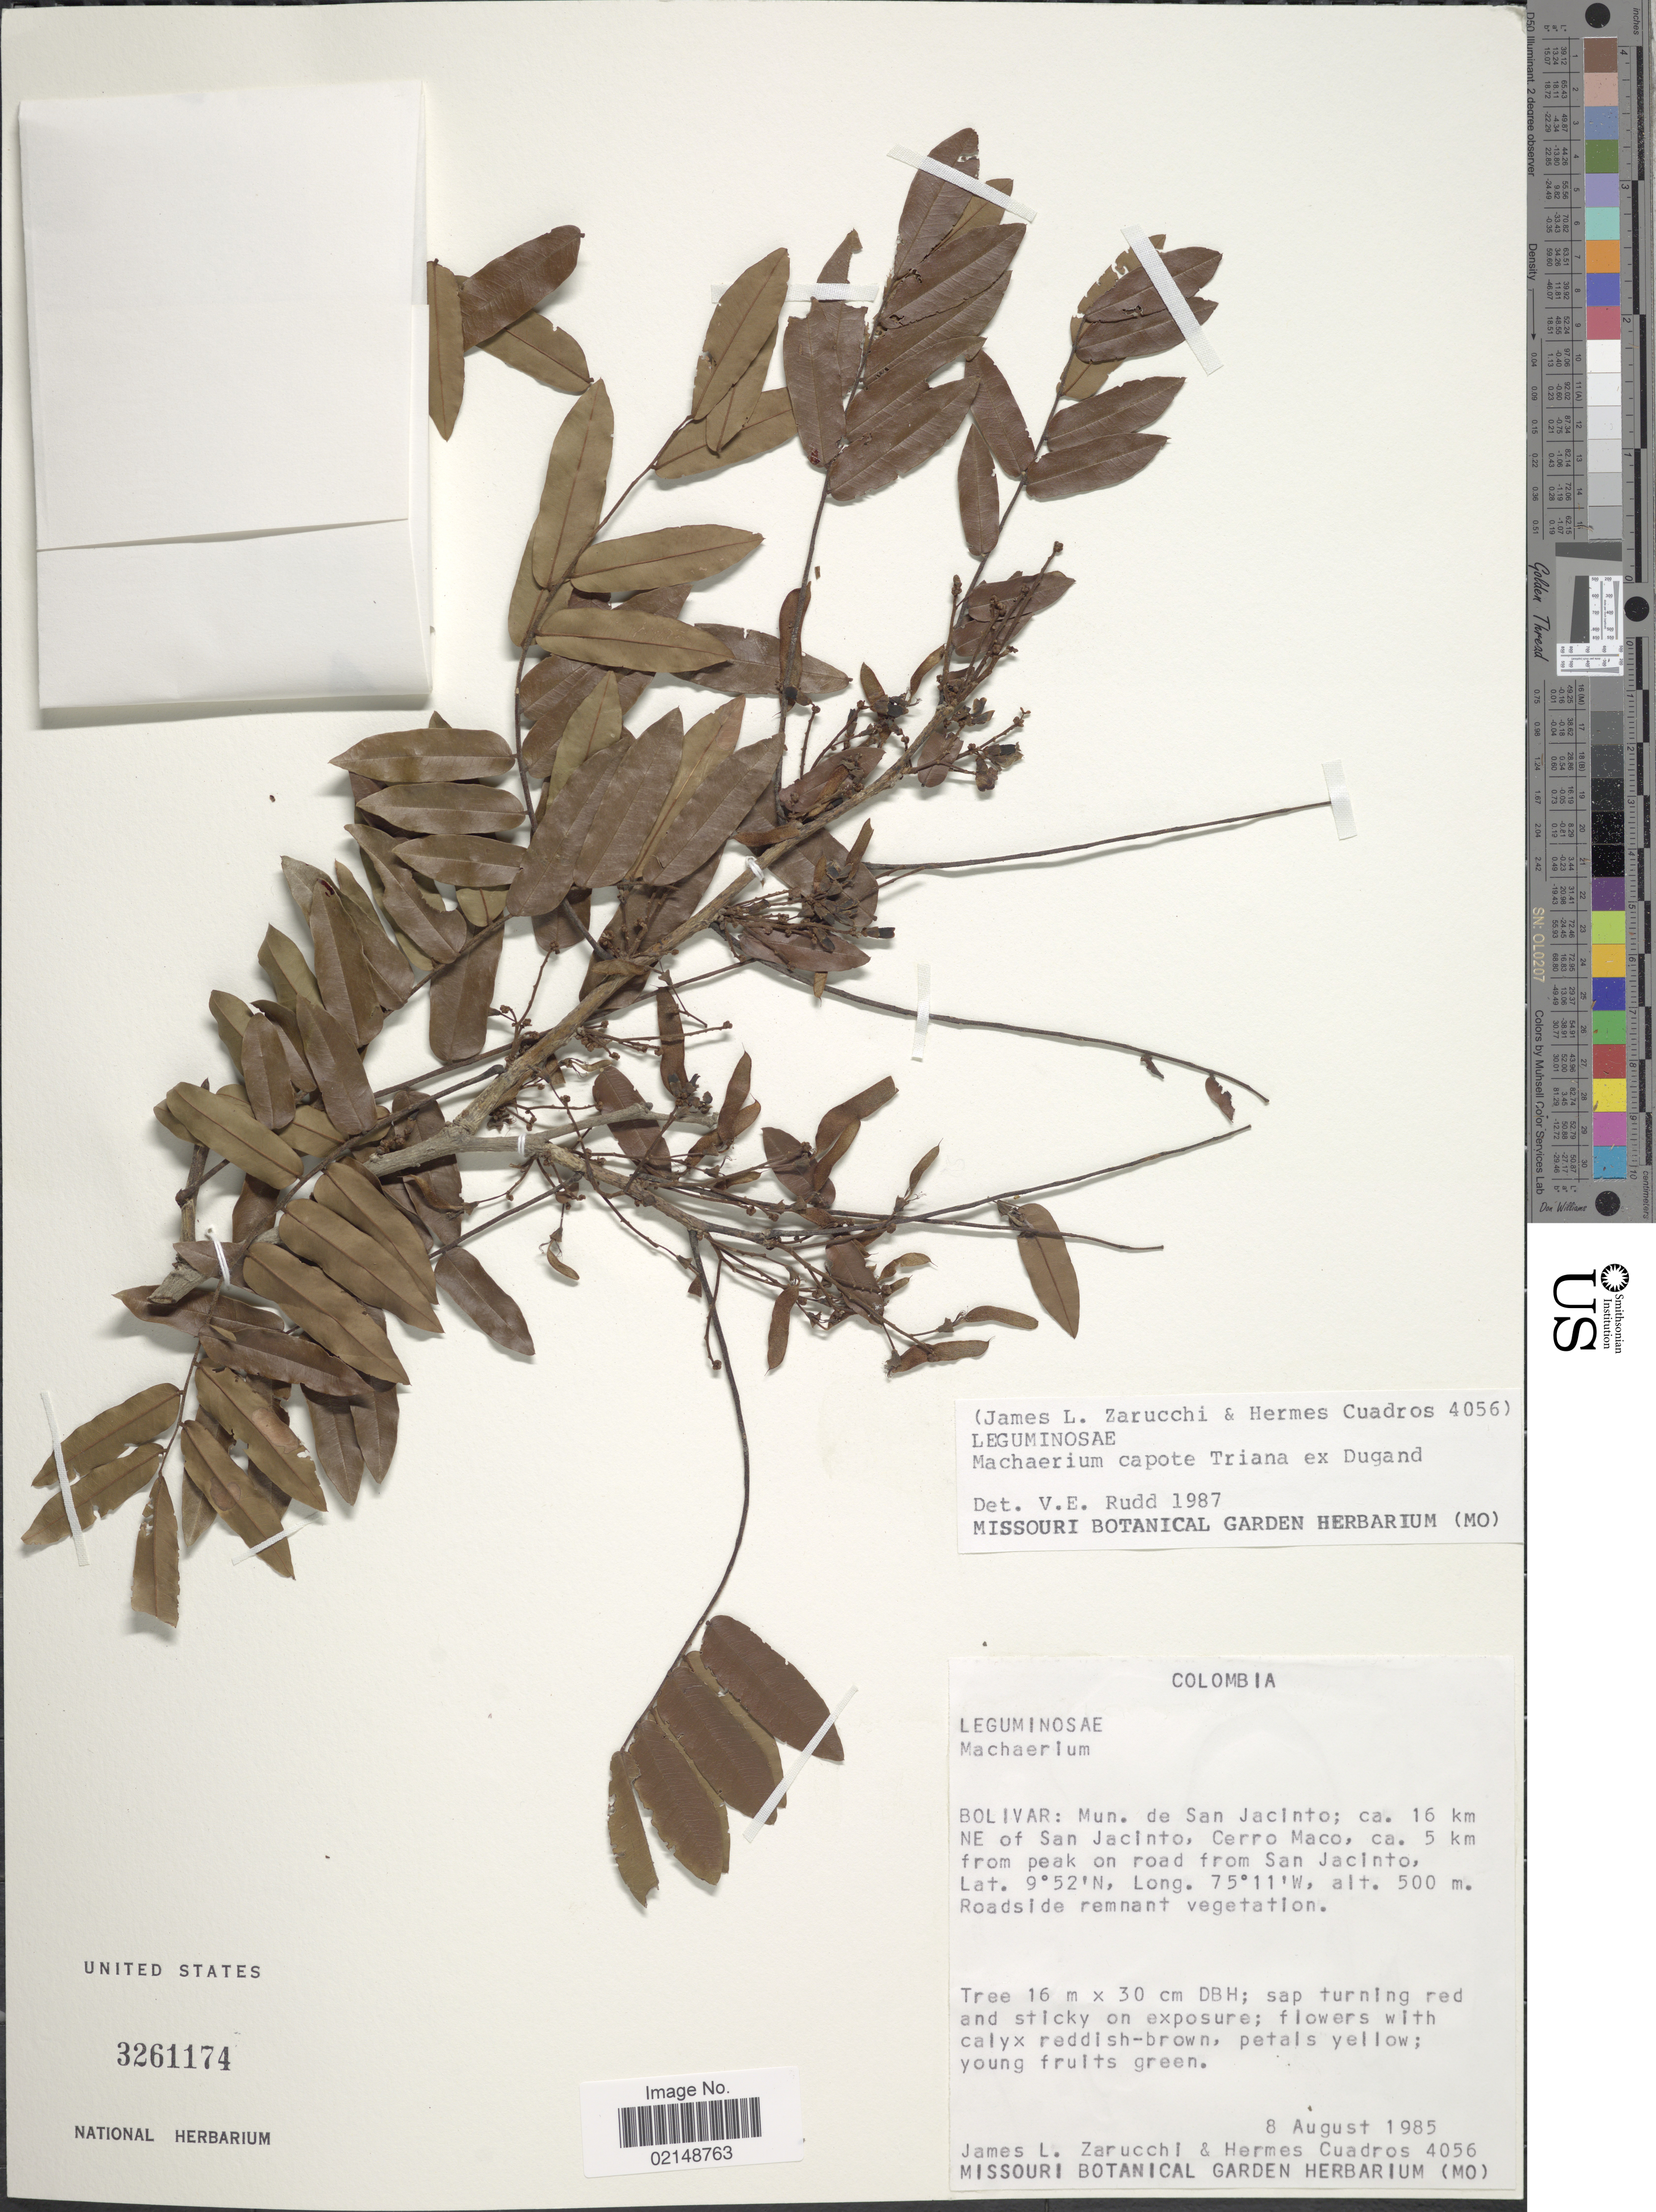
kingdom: Plantae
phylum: Tracheophyta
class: Magnoliopsida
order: Fabales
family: Fabaceae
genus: Machaerium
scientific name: Machaerium capote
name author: Triana ex Dugand G.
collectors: J. L. Zarucchi & H. Cuadros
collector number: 4056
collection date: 1985-08-08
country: Colombia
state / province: Bolívar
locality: Mun. de San Jacinto, ca 16 km NE of San Jacinto, Cerro Maco, ca 5 km from peak on road from San Jacinto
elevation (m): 500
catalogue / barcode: US 3261174